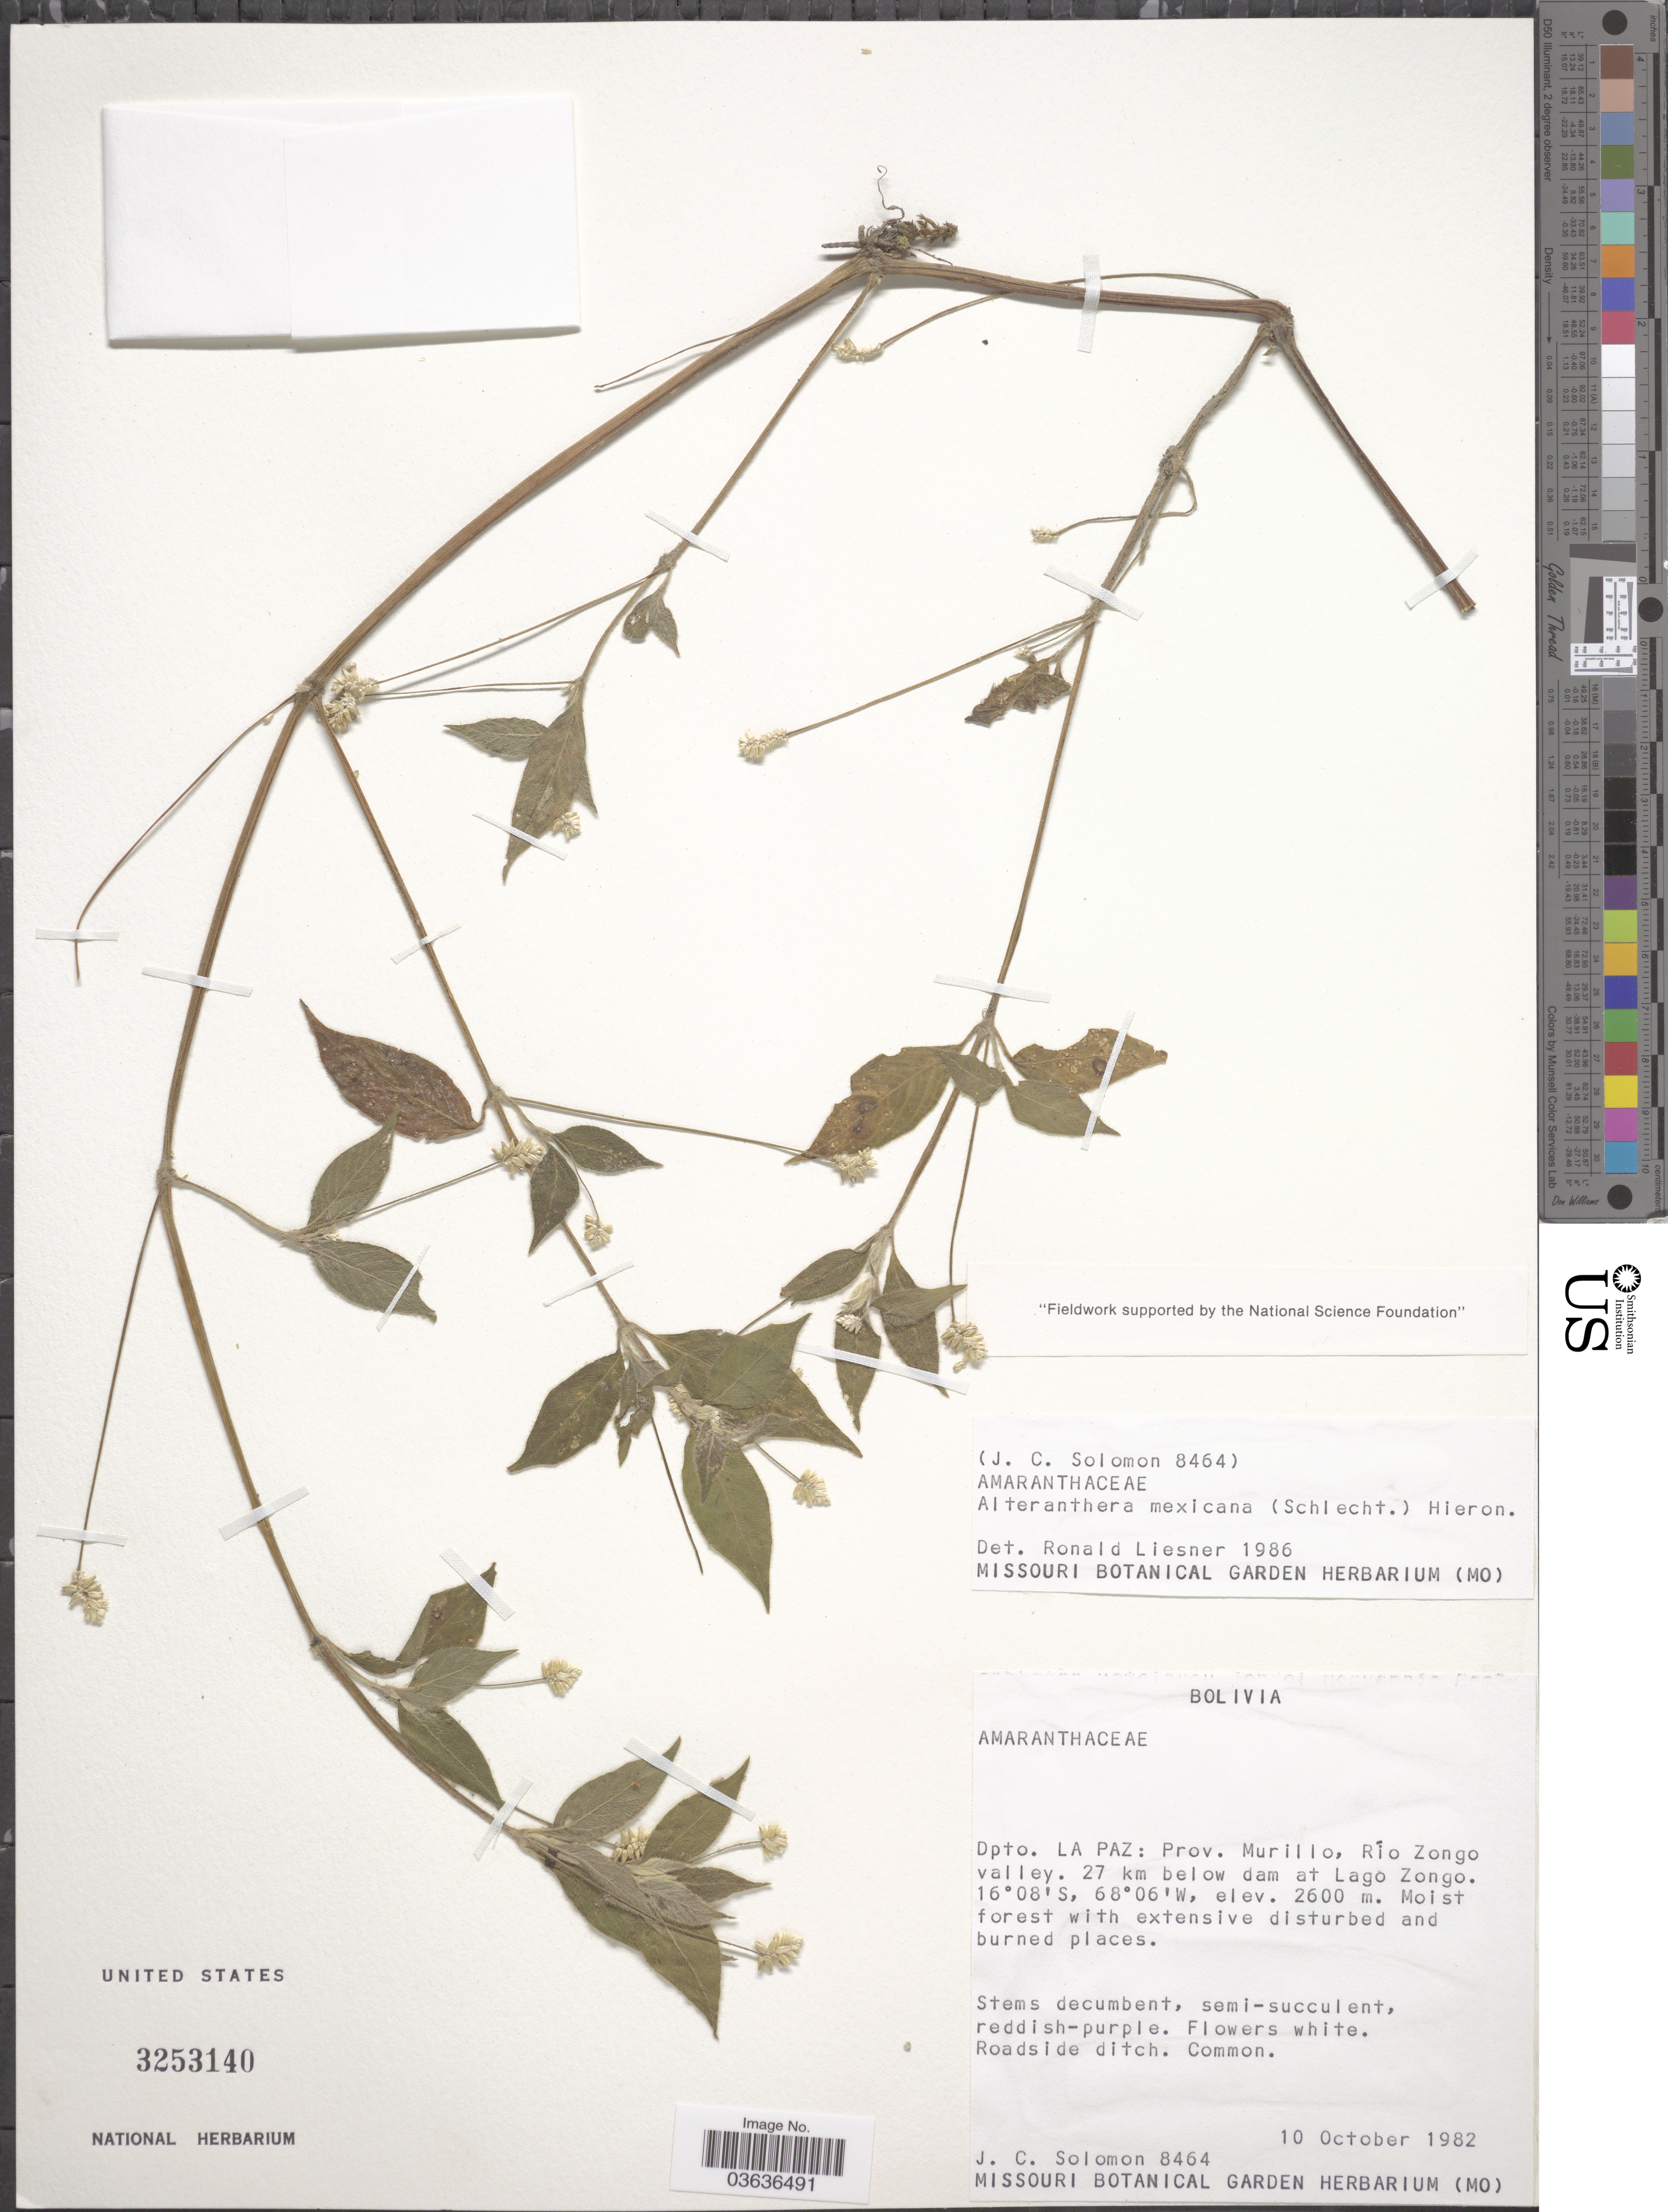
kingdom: Plantae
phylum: Tracheophyta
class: Magnoliopsida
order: Caryophyllales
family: Amaranthaceae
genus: Alternanthera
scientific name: Alternanthera mexicana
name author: Moq.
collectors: J. C. Solomon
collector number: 8464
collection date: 1982-10-10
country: Bolivia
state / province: La Paz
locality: Dpto. La Paz: Prov. Murillo, Río Zongo valley. 27 km below dam at Lago Zongo.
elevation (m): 2600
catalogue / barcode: US 3253140